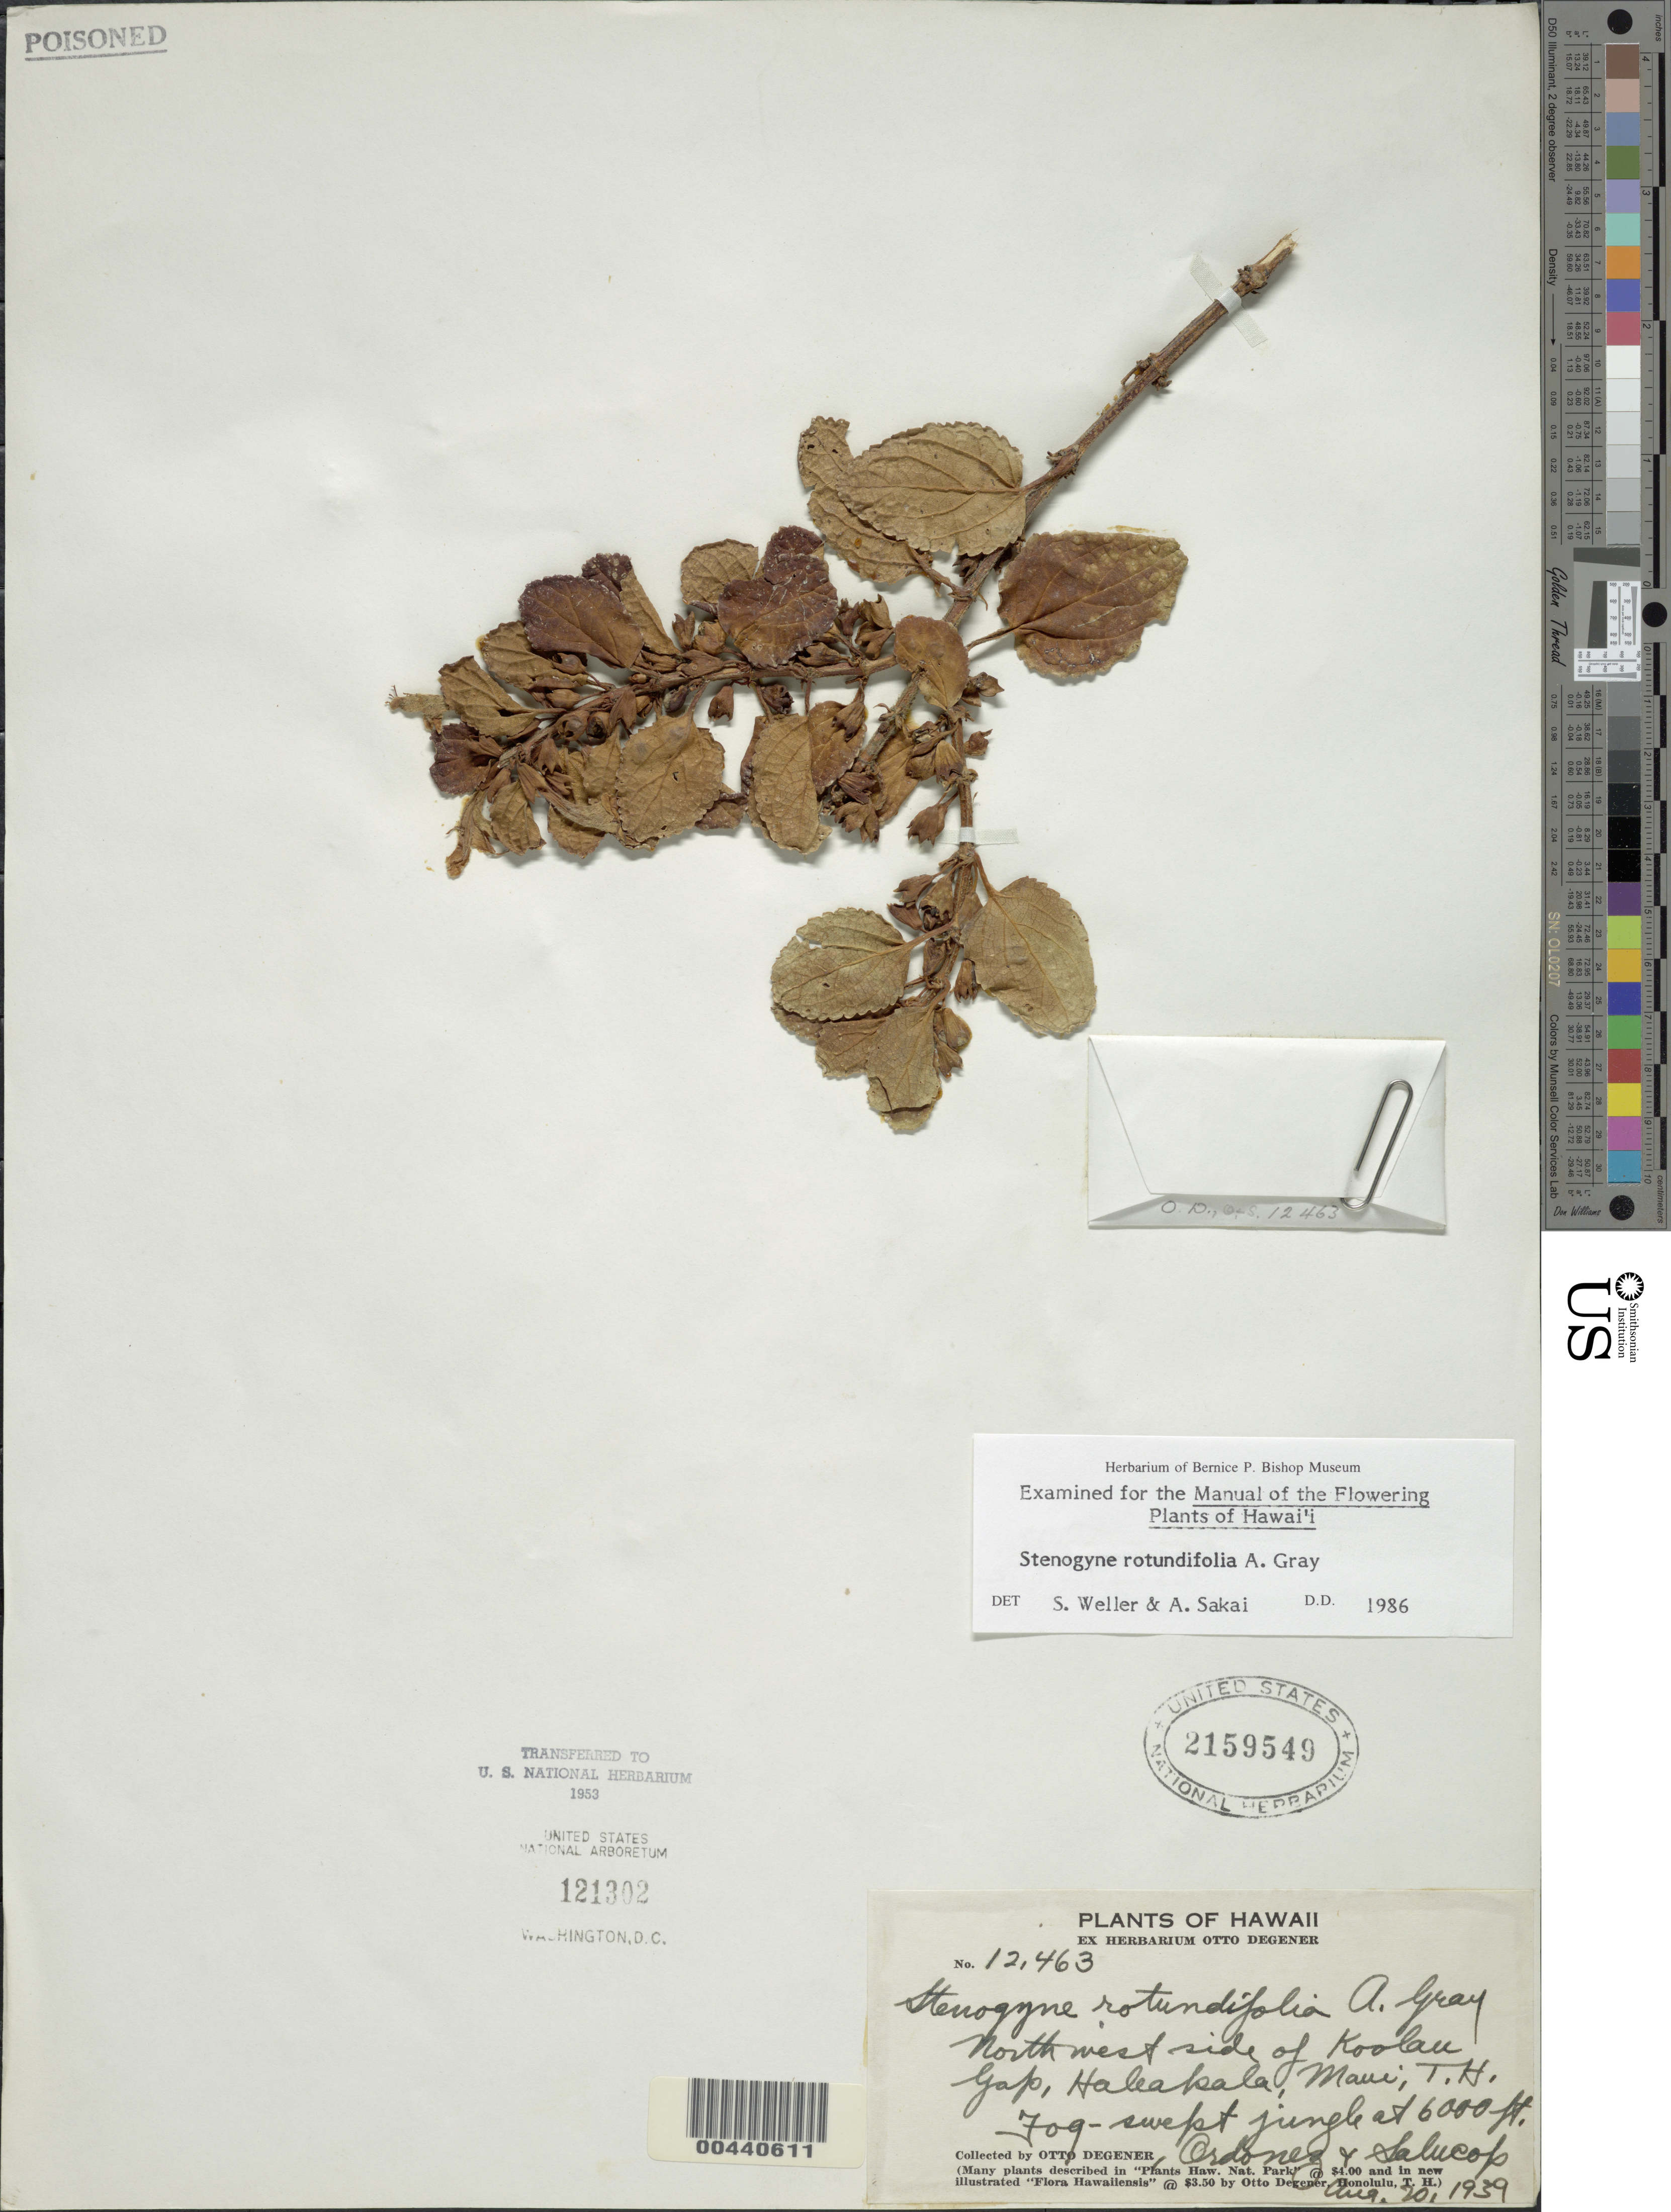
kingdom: Plantae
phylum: Tracheophyta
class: Magnoliopsida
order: Lamiales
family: Lamiaceae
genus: Stenogyne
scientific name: Stenogyne rotundifolia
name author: A. Gray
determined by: Weller, Stephen G., (UNITED STATES)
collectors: O. Degener, Ordonez & -- Salucop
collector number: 12463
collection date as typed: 20 Aug 1939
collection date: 1939-08-20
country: United States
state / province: Hawaii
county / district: Maui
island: Maui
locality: Northwest side of Koolau Gap, Haleakala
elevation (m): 1829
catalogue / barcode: US 2159549